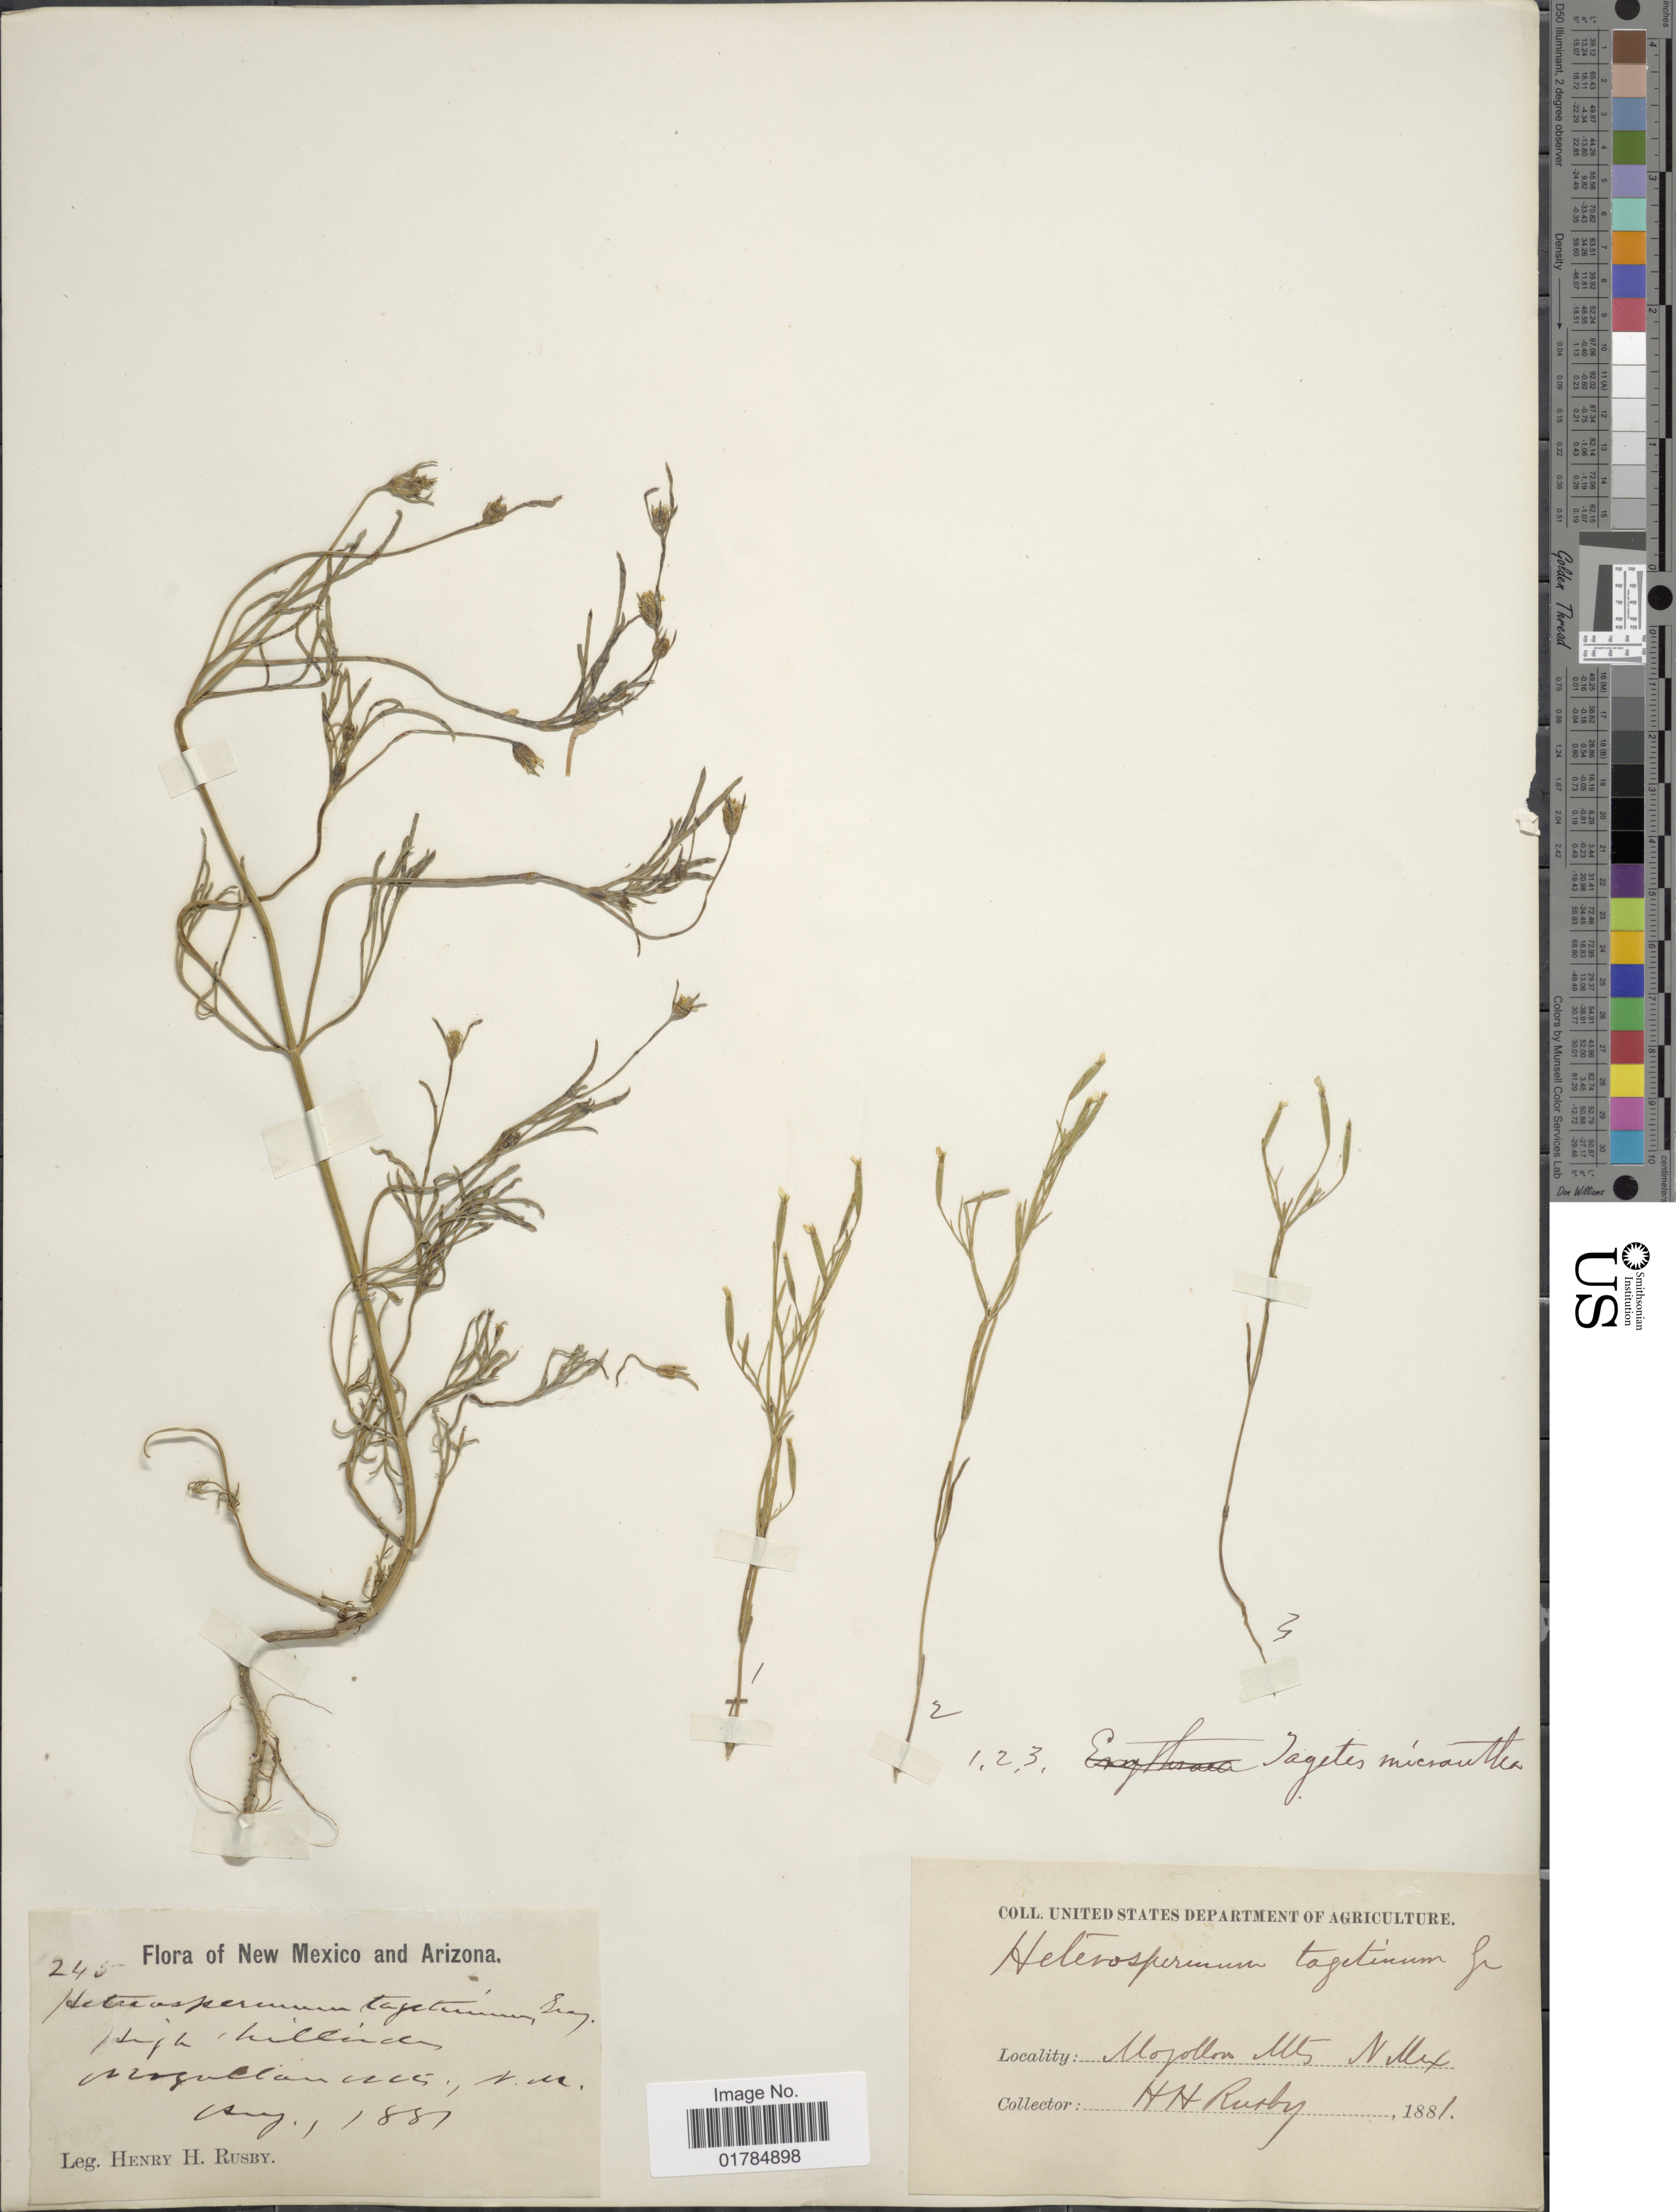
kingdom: Plantae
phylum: Tracheophyta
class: Magnoliopsida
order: Asterales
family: Asteraceae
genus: Heterosperma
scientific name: Heterosperma pinnatum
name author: Cav.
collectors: H. H. Rusby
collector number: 245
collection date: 1881-08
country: United States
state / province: New Mexico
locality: Mogollon Mts.